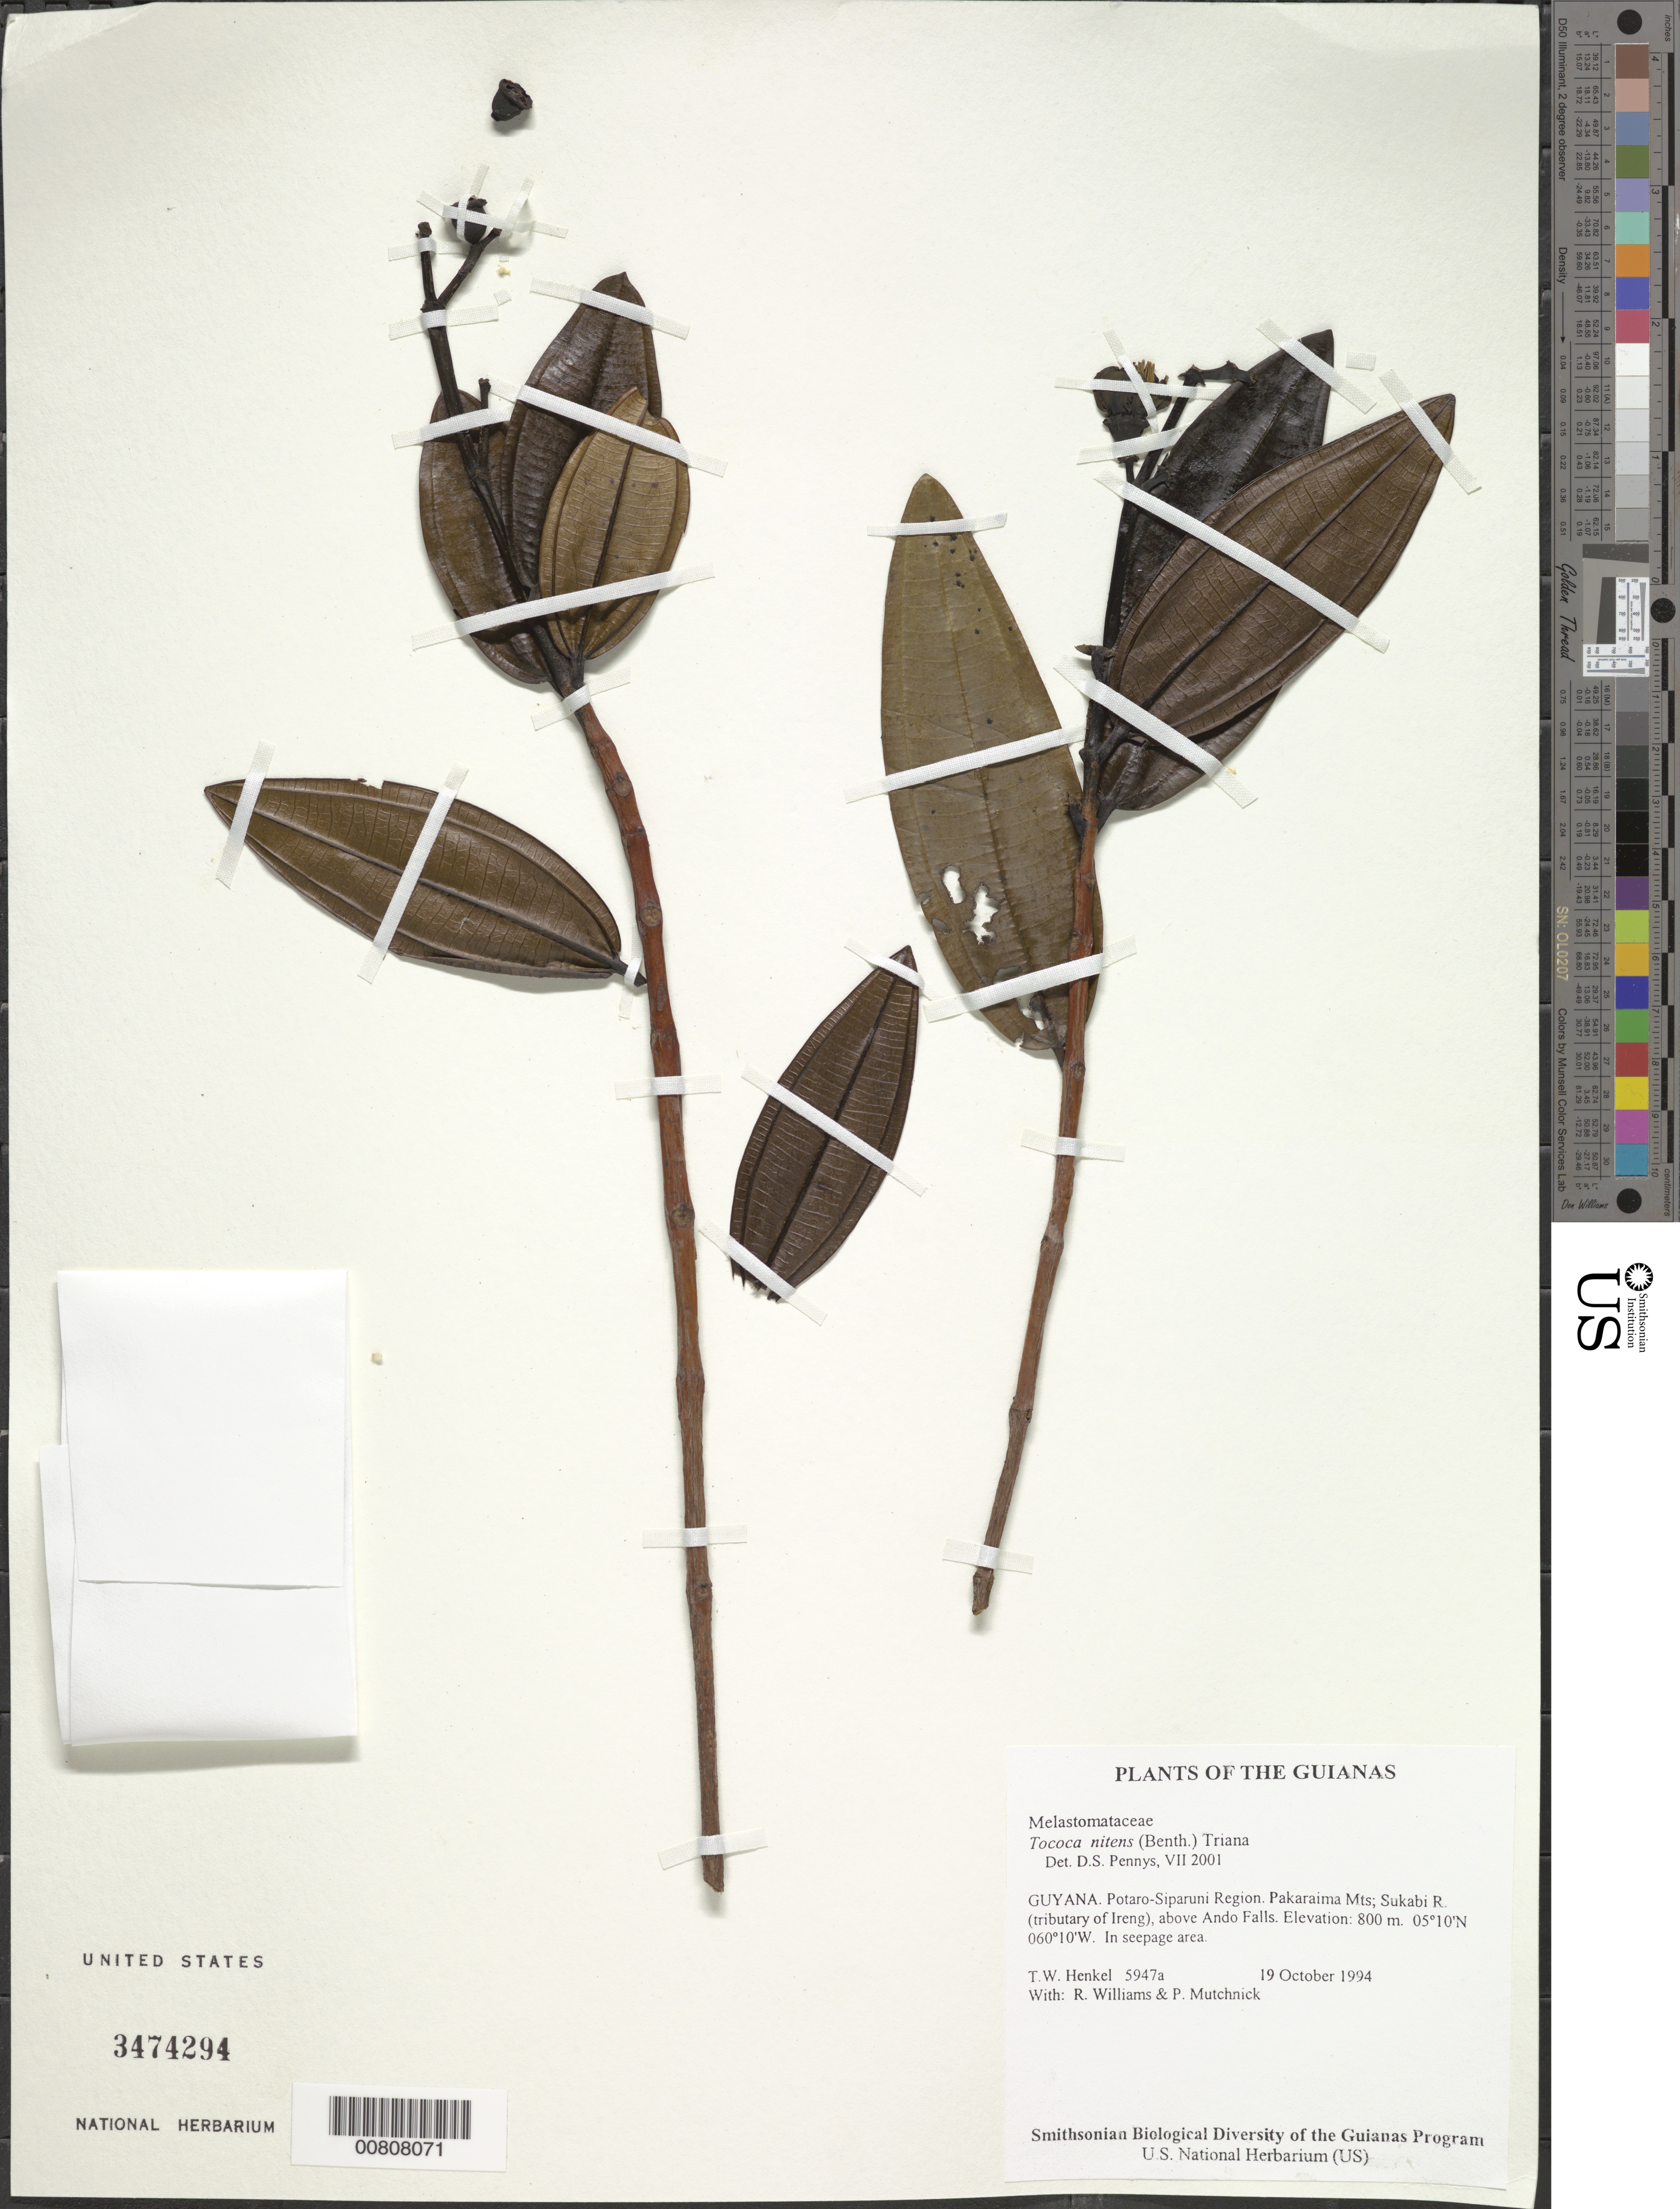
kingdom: Plantae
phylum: Tracheophyta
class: Magnoliopsida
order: Myrtales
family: Melastomataceae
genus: Tococa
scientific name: Tococa nitens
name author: (Benth.) Triana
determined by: Penneys, D. S.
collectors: T. Henkel, R. Williams & P. Mutchnick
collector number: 5947 a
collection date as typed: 19 October 1994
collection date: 1994-10-19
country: Guyana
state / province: Potaro-Siparuni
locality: Pakaraima Mts; Sukabi R. (tributary of Ireng), above Ando Falls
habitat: Sandstone sheet rock savanna and fringing forest edge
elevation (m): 800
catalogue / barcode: US 3474294